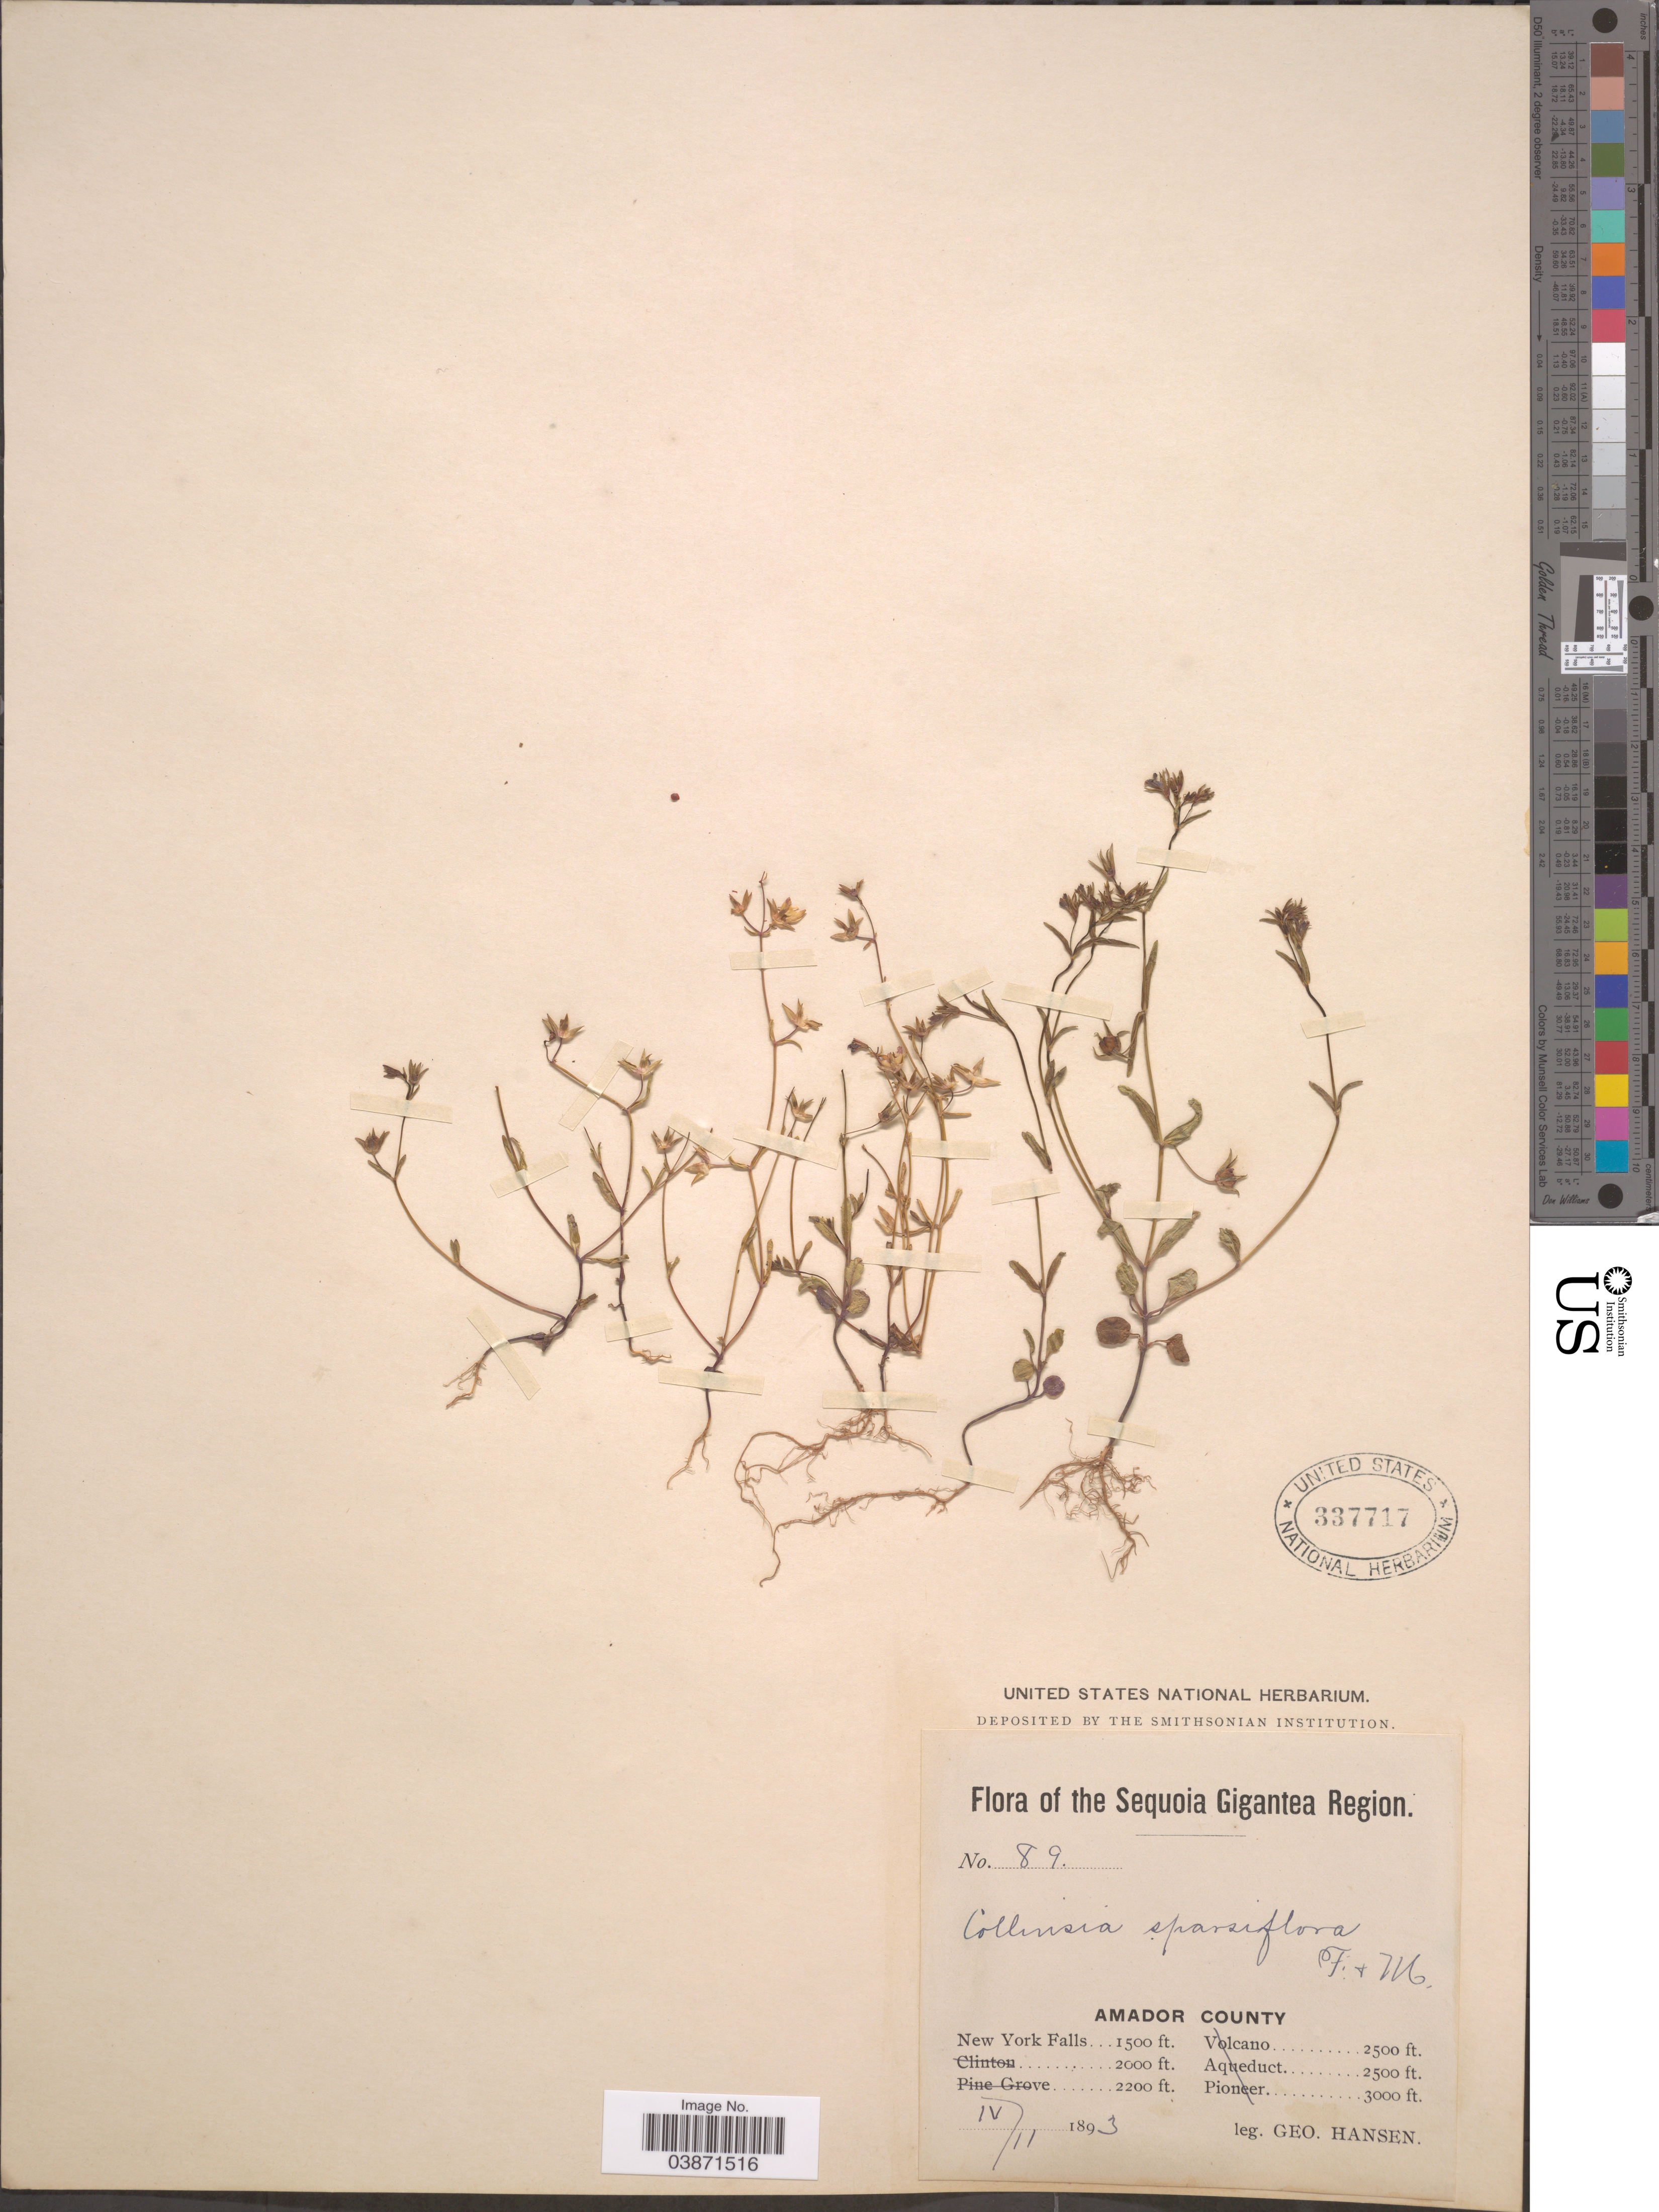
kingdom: Plantae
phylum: Tracheophyta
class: Magnoliopsida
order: Lamiales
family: Plantaginaceae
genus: Collinsia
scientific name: Collinsia sparsiflora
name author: Fisch. & C.A. Mey.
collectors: G. Hansen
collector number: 89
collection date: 1893-04-11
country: United States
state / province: California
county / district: Amador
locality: The Sequoia Gigantea Region. Amador County. New York Falls.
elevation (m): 457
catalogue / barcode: US 337717